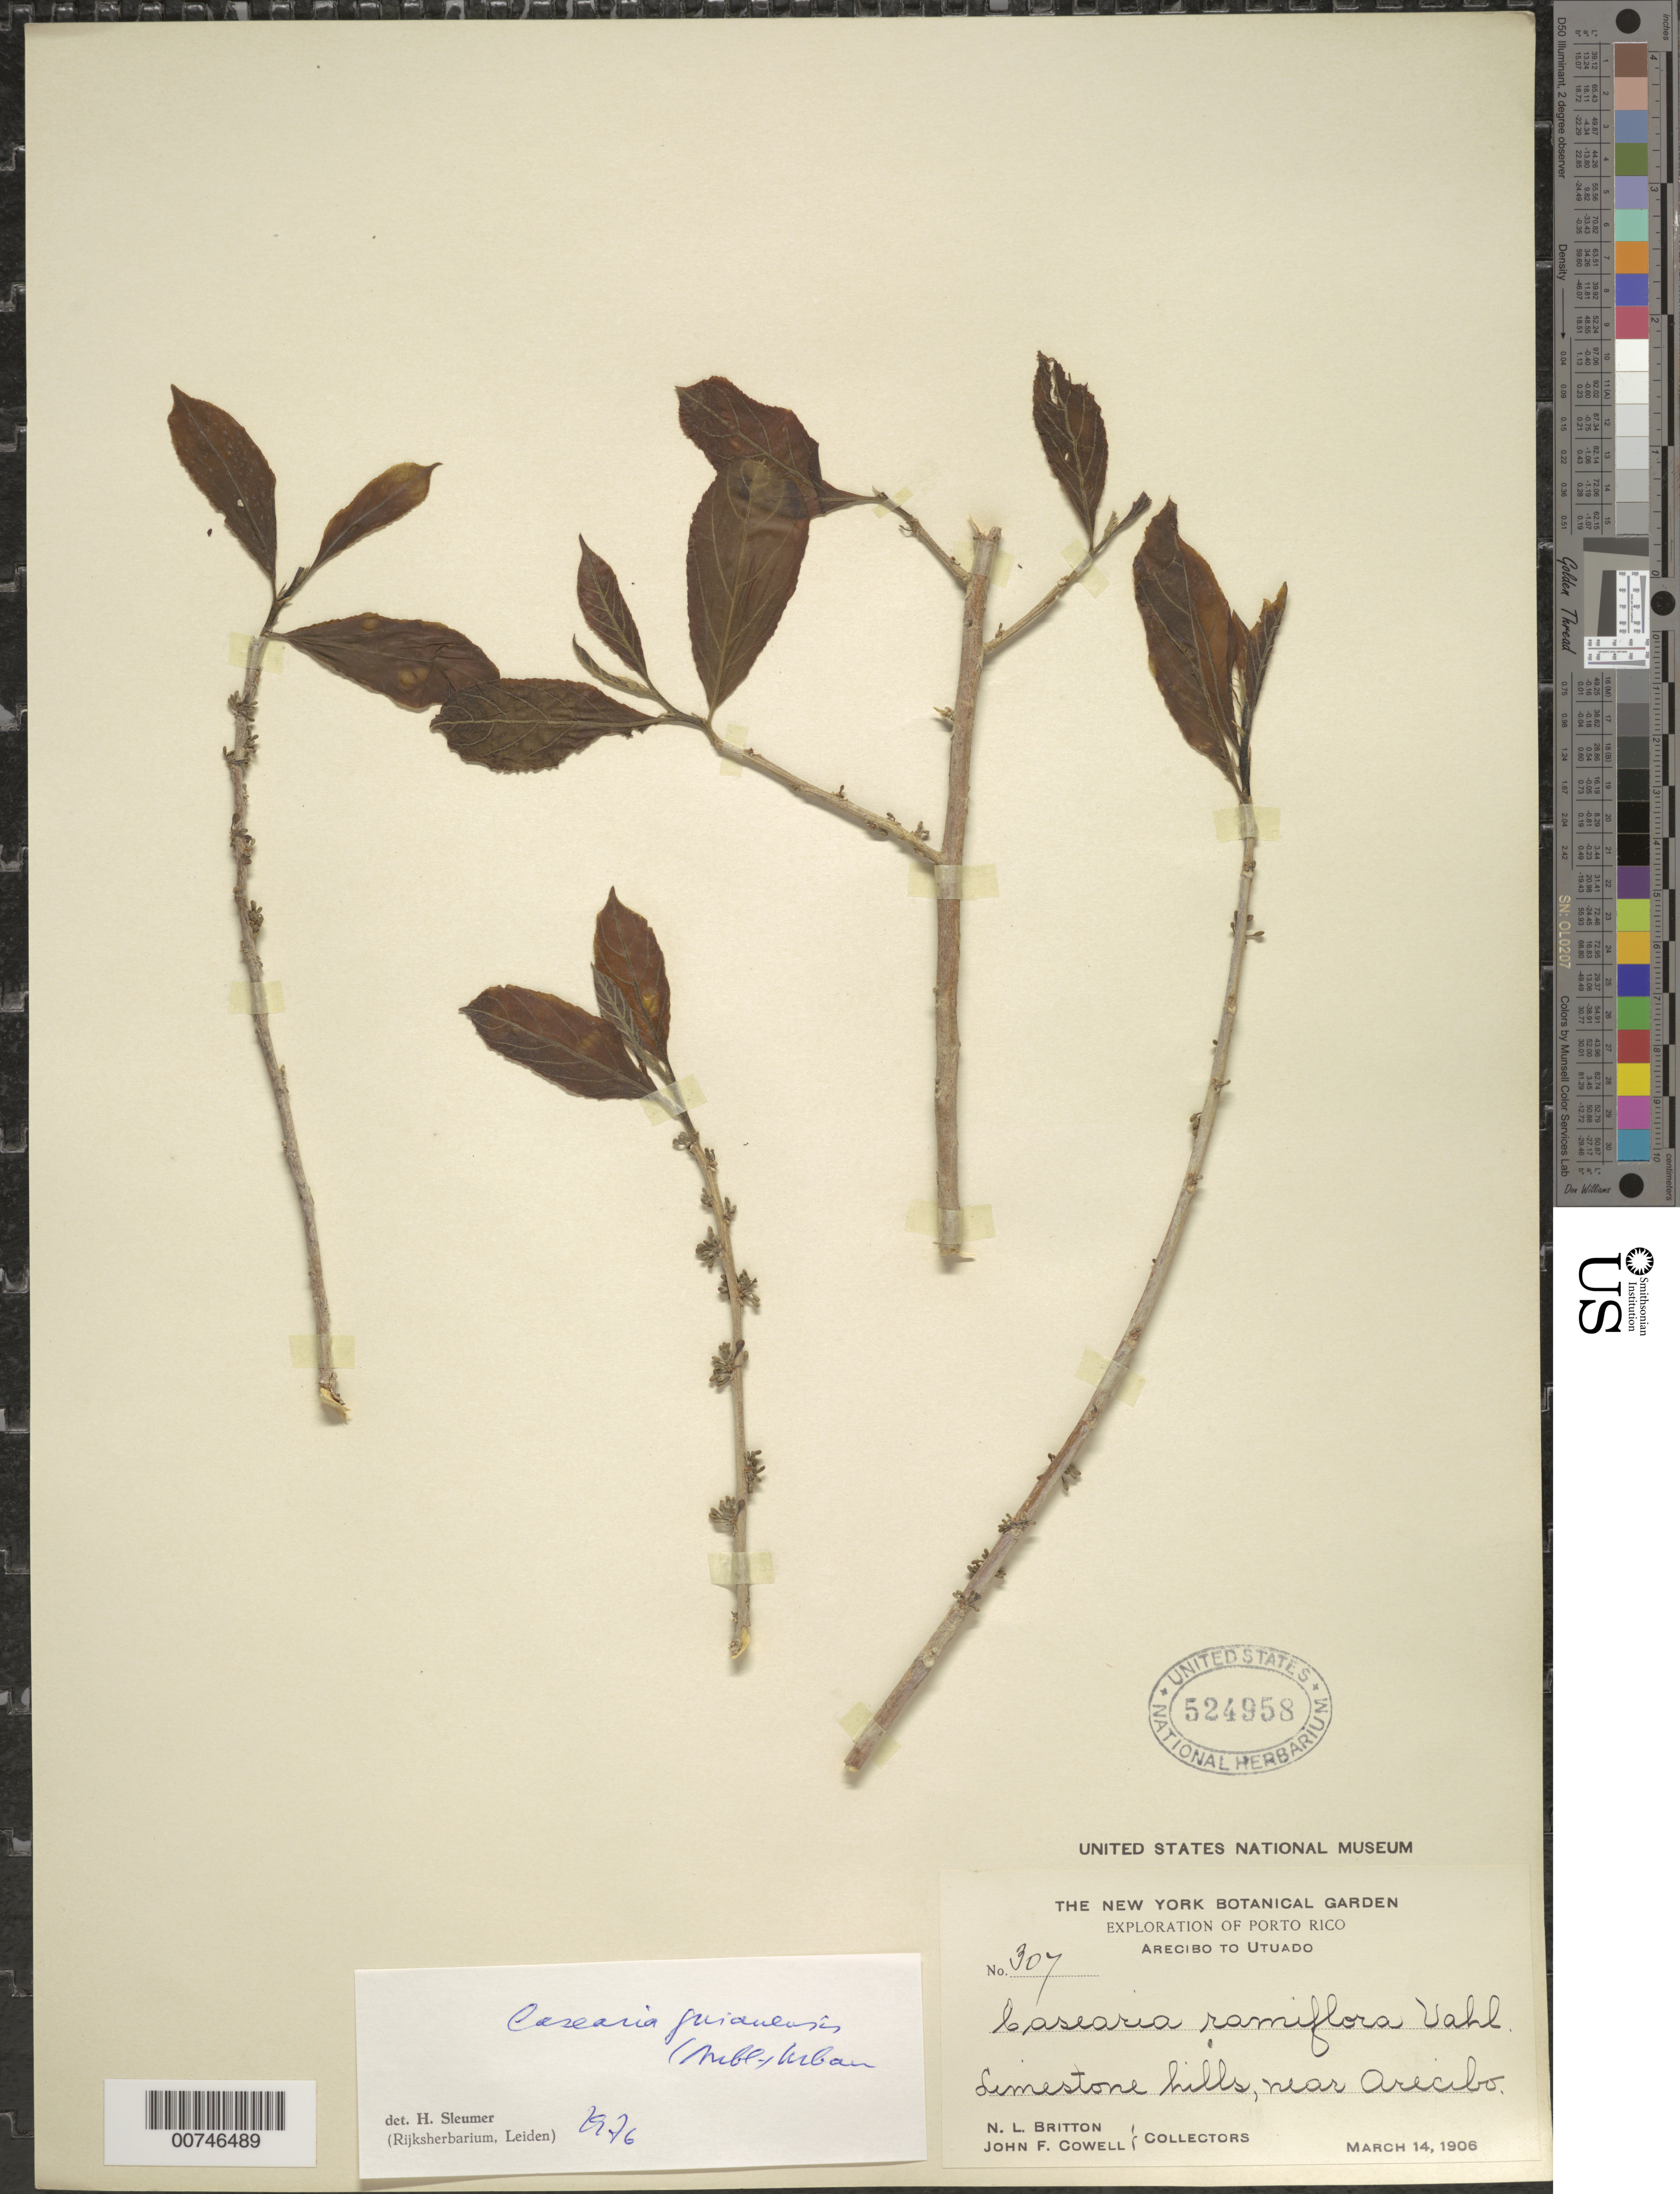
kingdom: Plantae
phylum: Tracheophyta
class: Magnoliopsida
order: Malpighiales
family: Salicaceae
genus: Casearia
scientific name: Casearia guianensis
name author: (Aubl.) Urb.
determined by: Sleumer, H. O.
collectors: N. Britton & J. F. Cowell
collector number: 307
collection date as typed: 14 Mar 1906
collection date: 1906-03-14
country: Puerto Rico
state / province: Arecibo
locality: Near Arecibo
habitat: Limestone hills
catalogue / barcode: US 524958